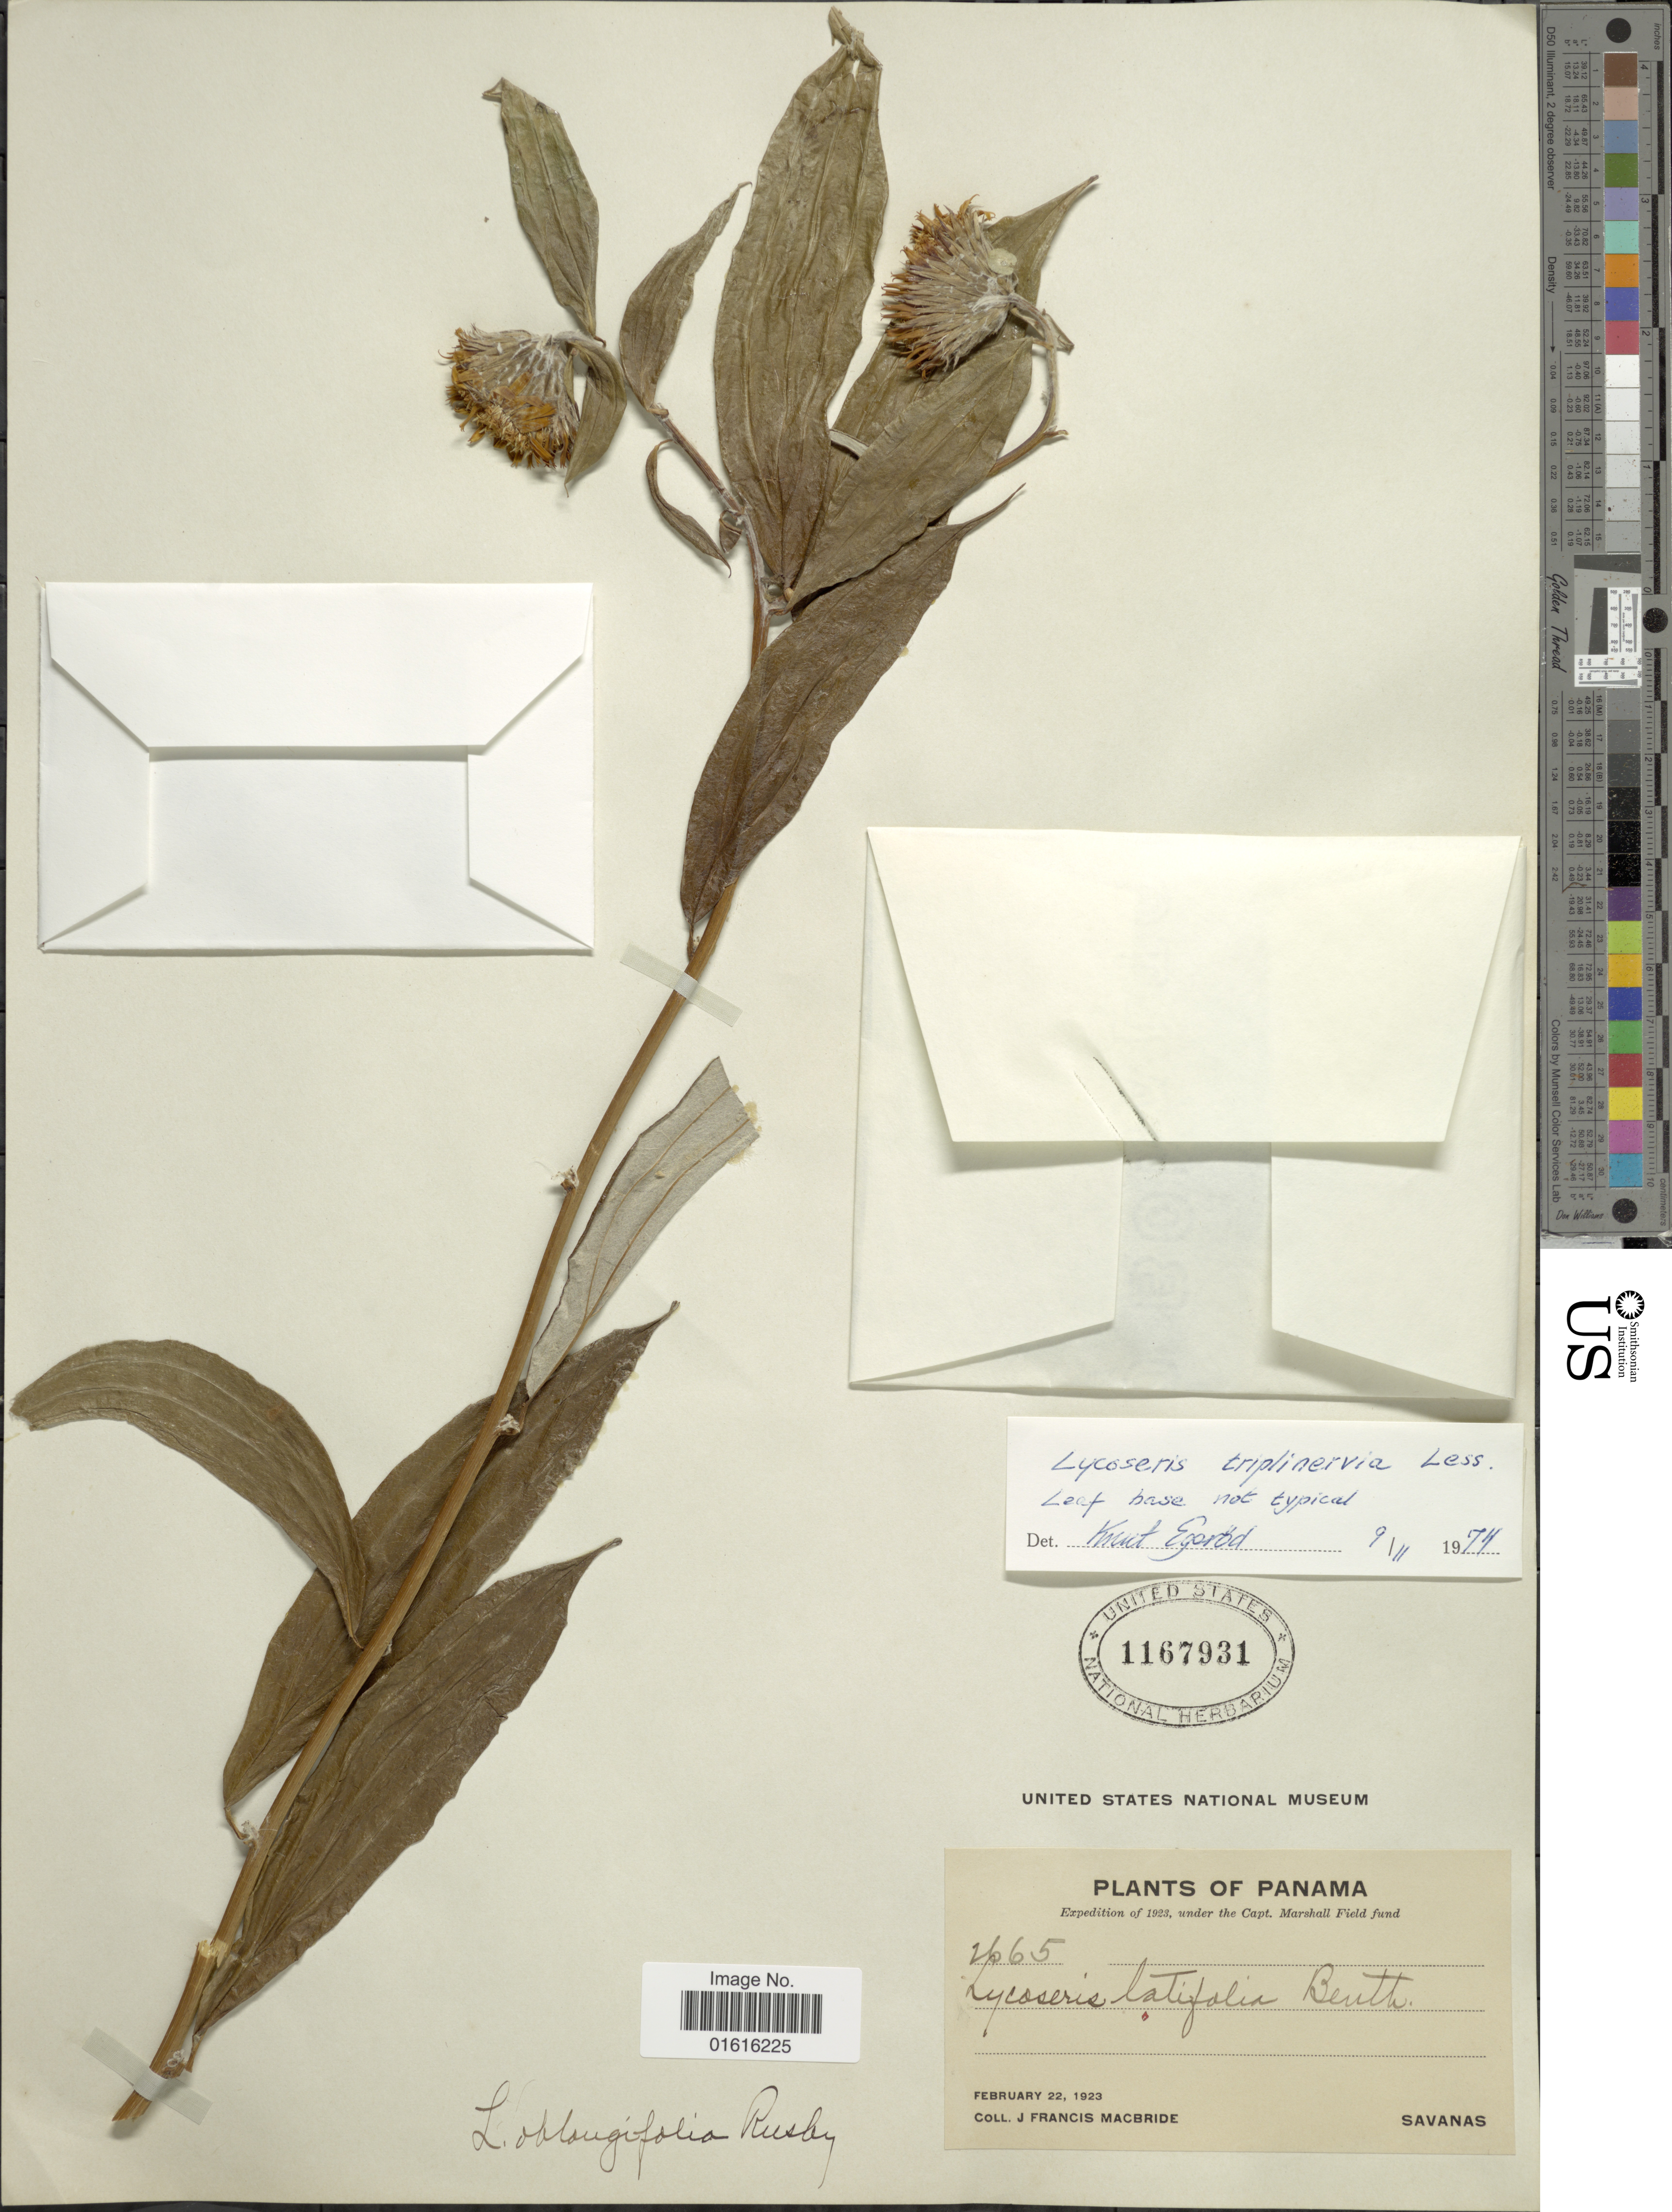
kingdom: Plantae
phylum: Tracheophyta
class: Magnoliopsida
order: Asterales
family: Asteraceae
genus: Lycoseris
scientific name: Lycoseris triplinervia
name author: Less.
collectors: J. F. Macbride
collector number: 2665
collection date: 1923-02-22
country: Panama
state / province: Panamá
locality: Panama. Savanas.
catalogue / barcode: US 1167931